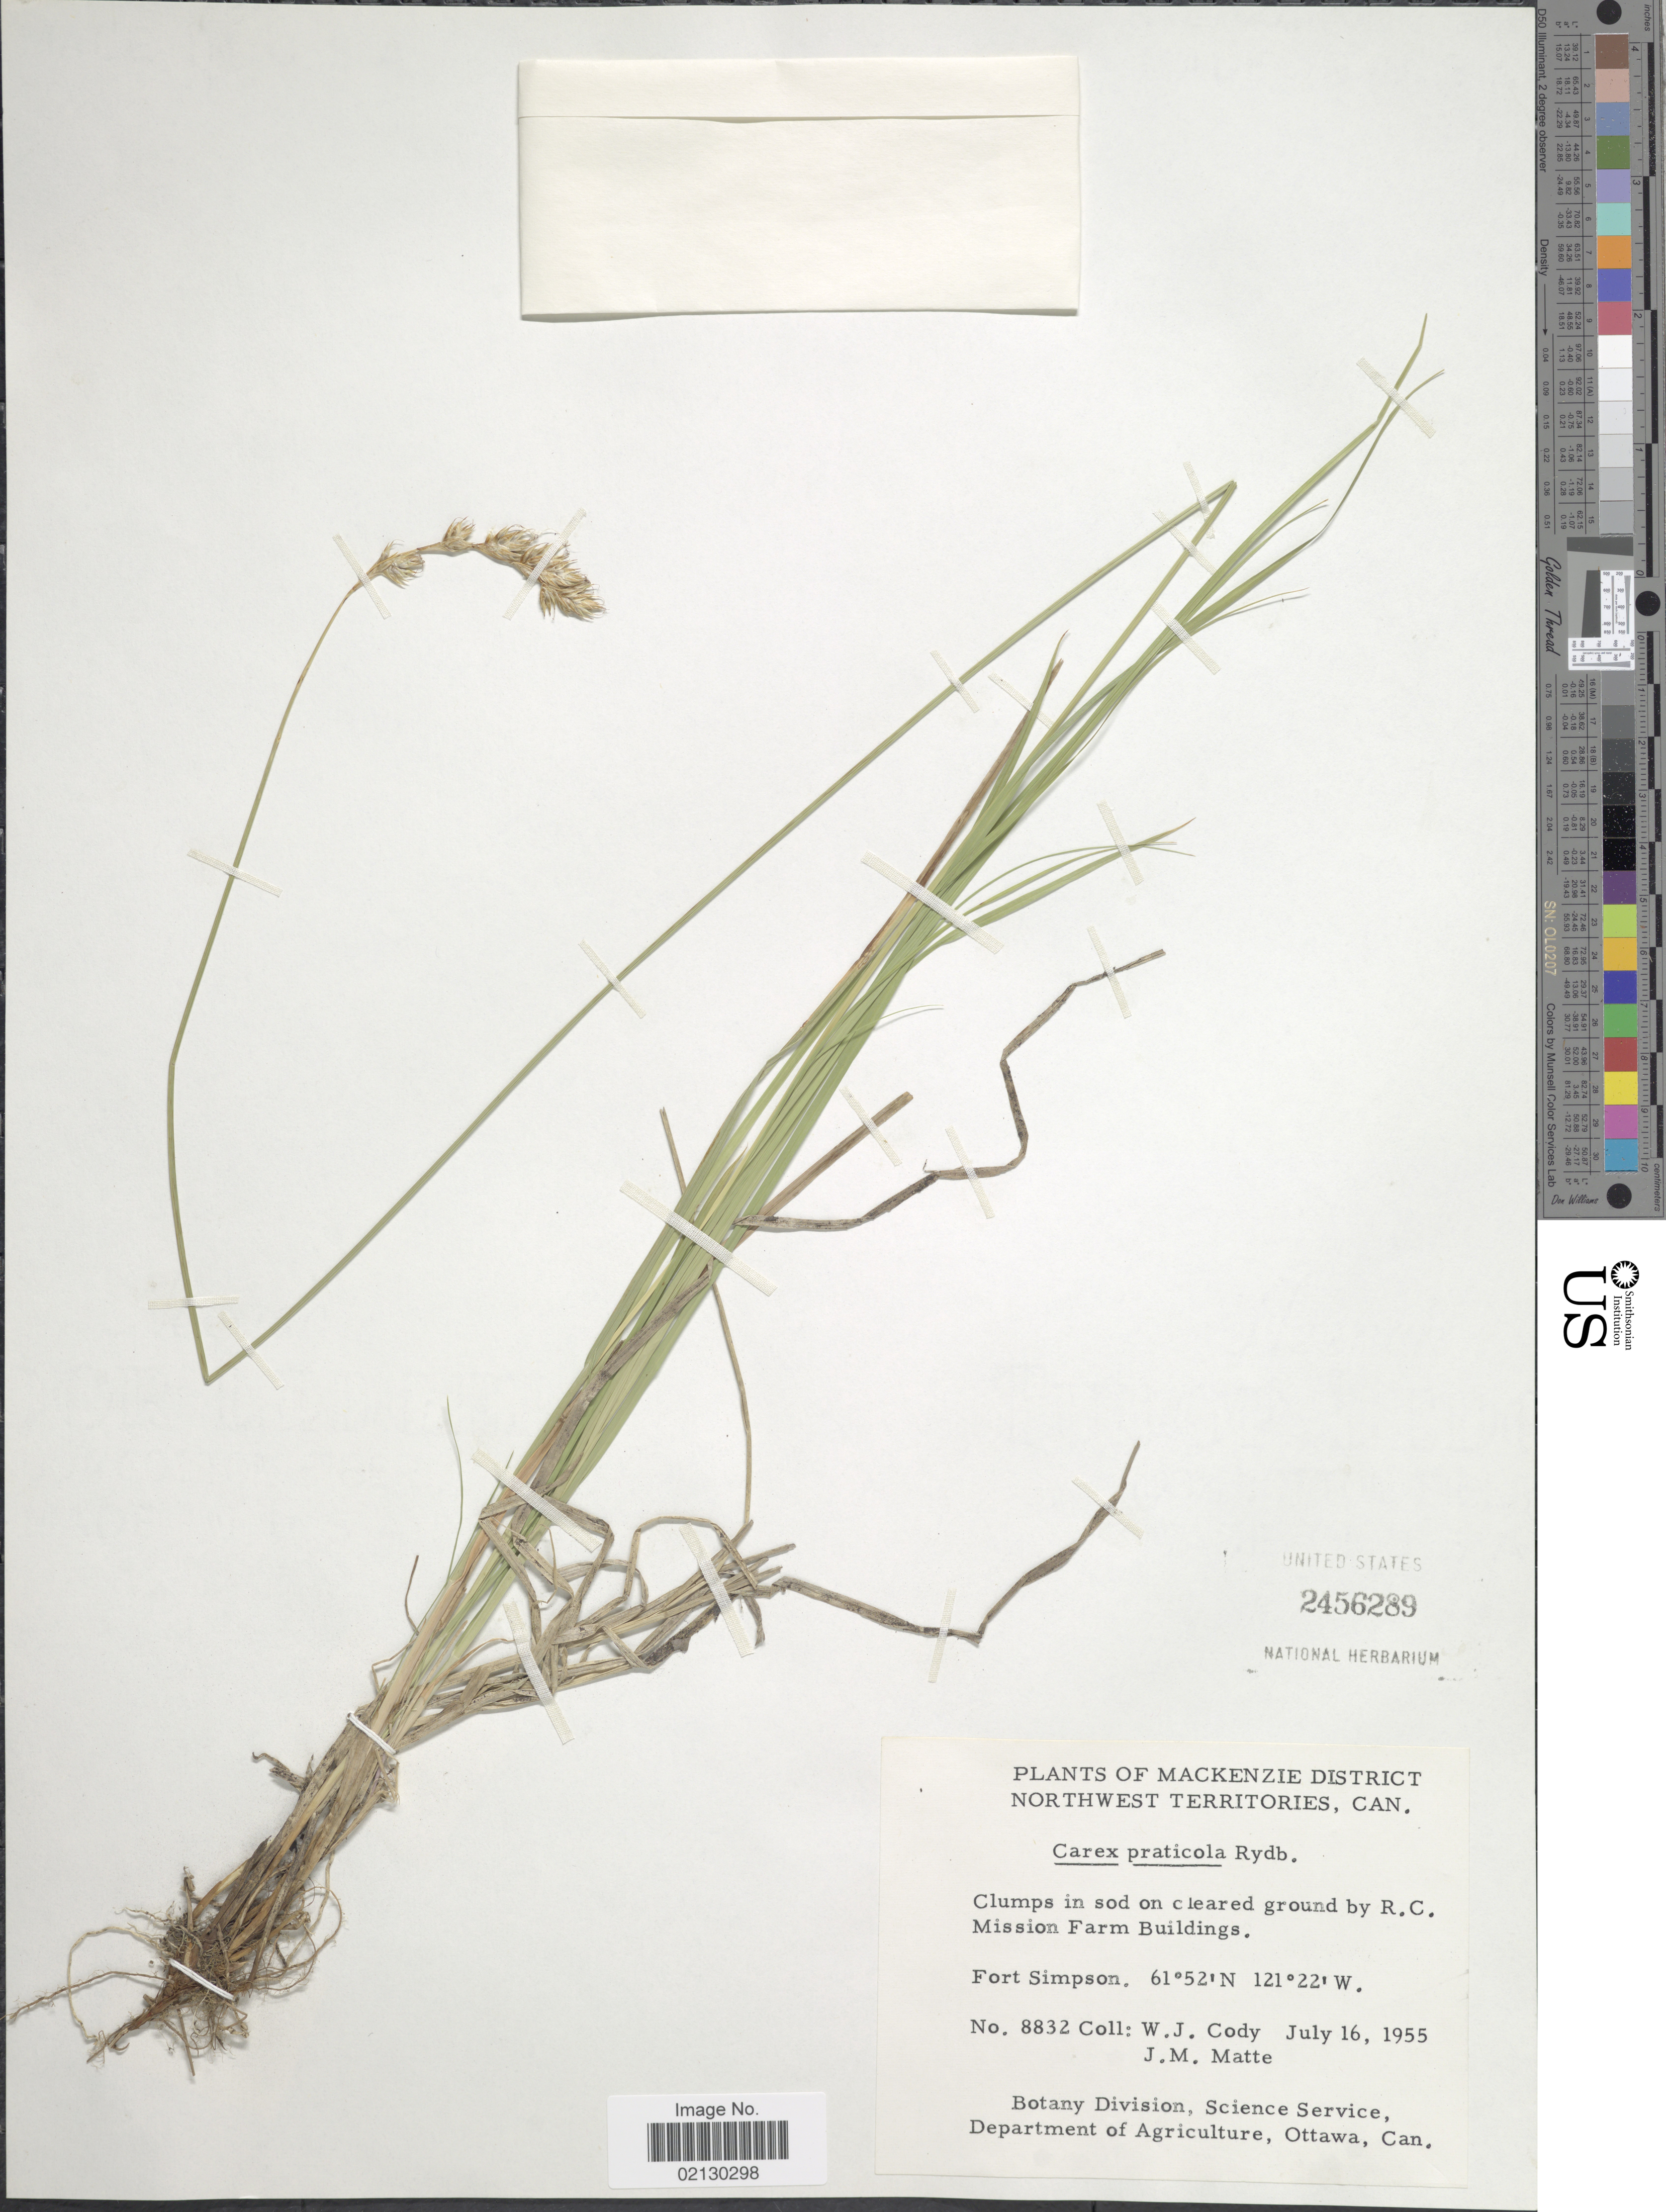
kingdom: Plantae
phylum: Tracheophyta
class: Liliopsida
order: Poales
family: Cyperaceae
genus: Carex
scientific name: Carex praticola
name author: Rydb.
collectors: W. Cody & J. Matte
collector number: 8832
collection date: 1955-07-16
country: Canada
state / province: Northwest Territories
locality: Mackenzie District, Ground by R. C. Mission Farm Buildings [unsure placement] Fort Simpson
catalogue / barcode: US 2456289